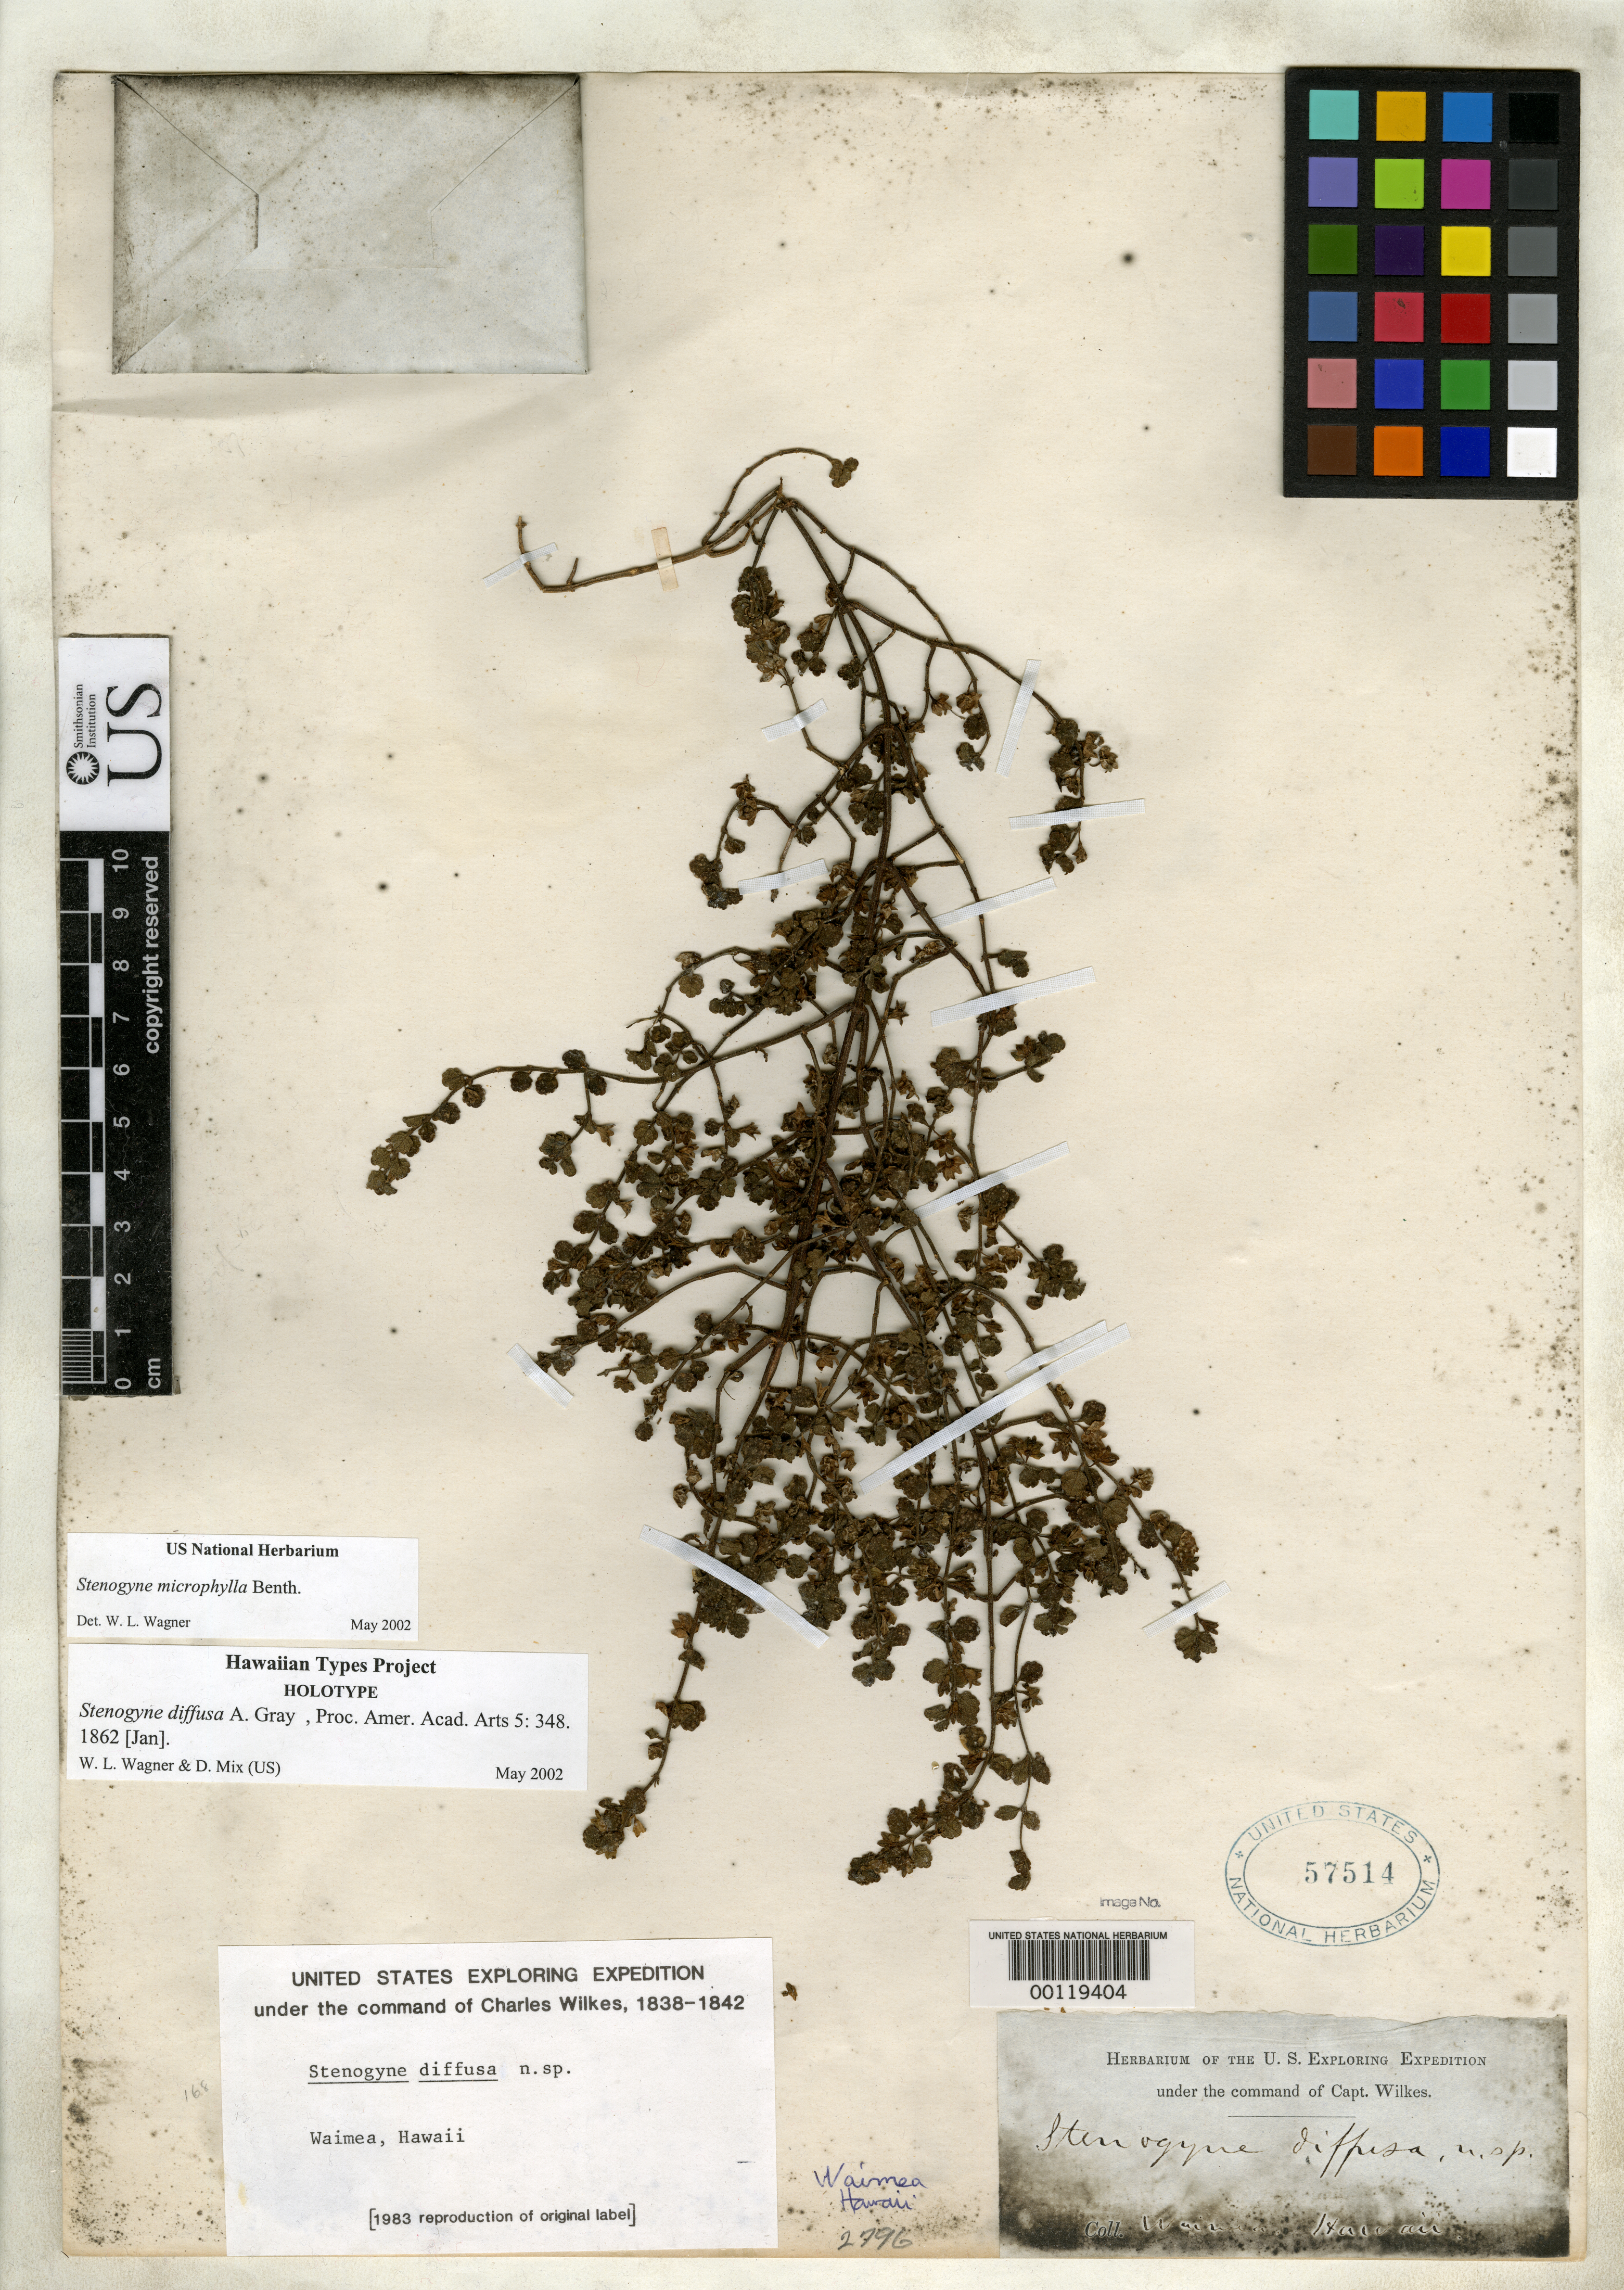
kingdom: Plantae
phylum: Tracheophyta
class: Magnoliopsida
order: Lamiales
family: Lamiaceae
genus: Stenogyne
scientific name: Stenogyne diffusa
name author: A. Gray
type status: Holotype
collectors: Wilkes Explor. Exped.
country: United States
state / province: Hawaii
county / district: Hawaii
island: Hawaii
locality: Waimea.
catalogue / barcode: US 57514